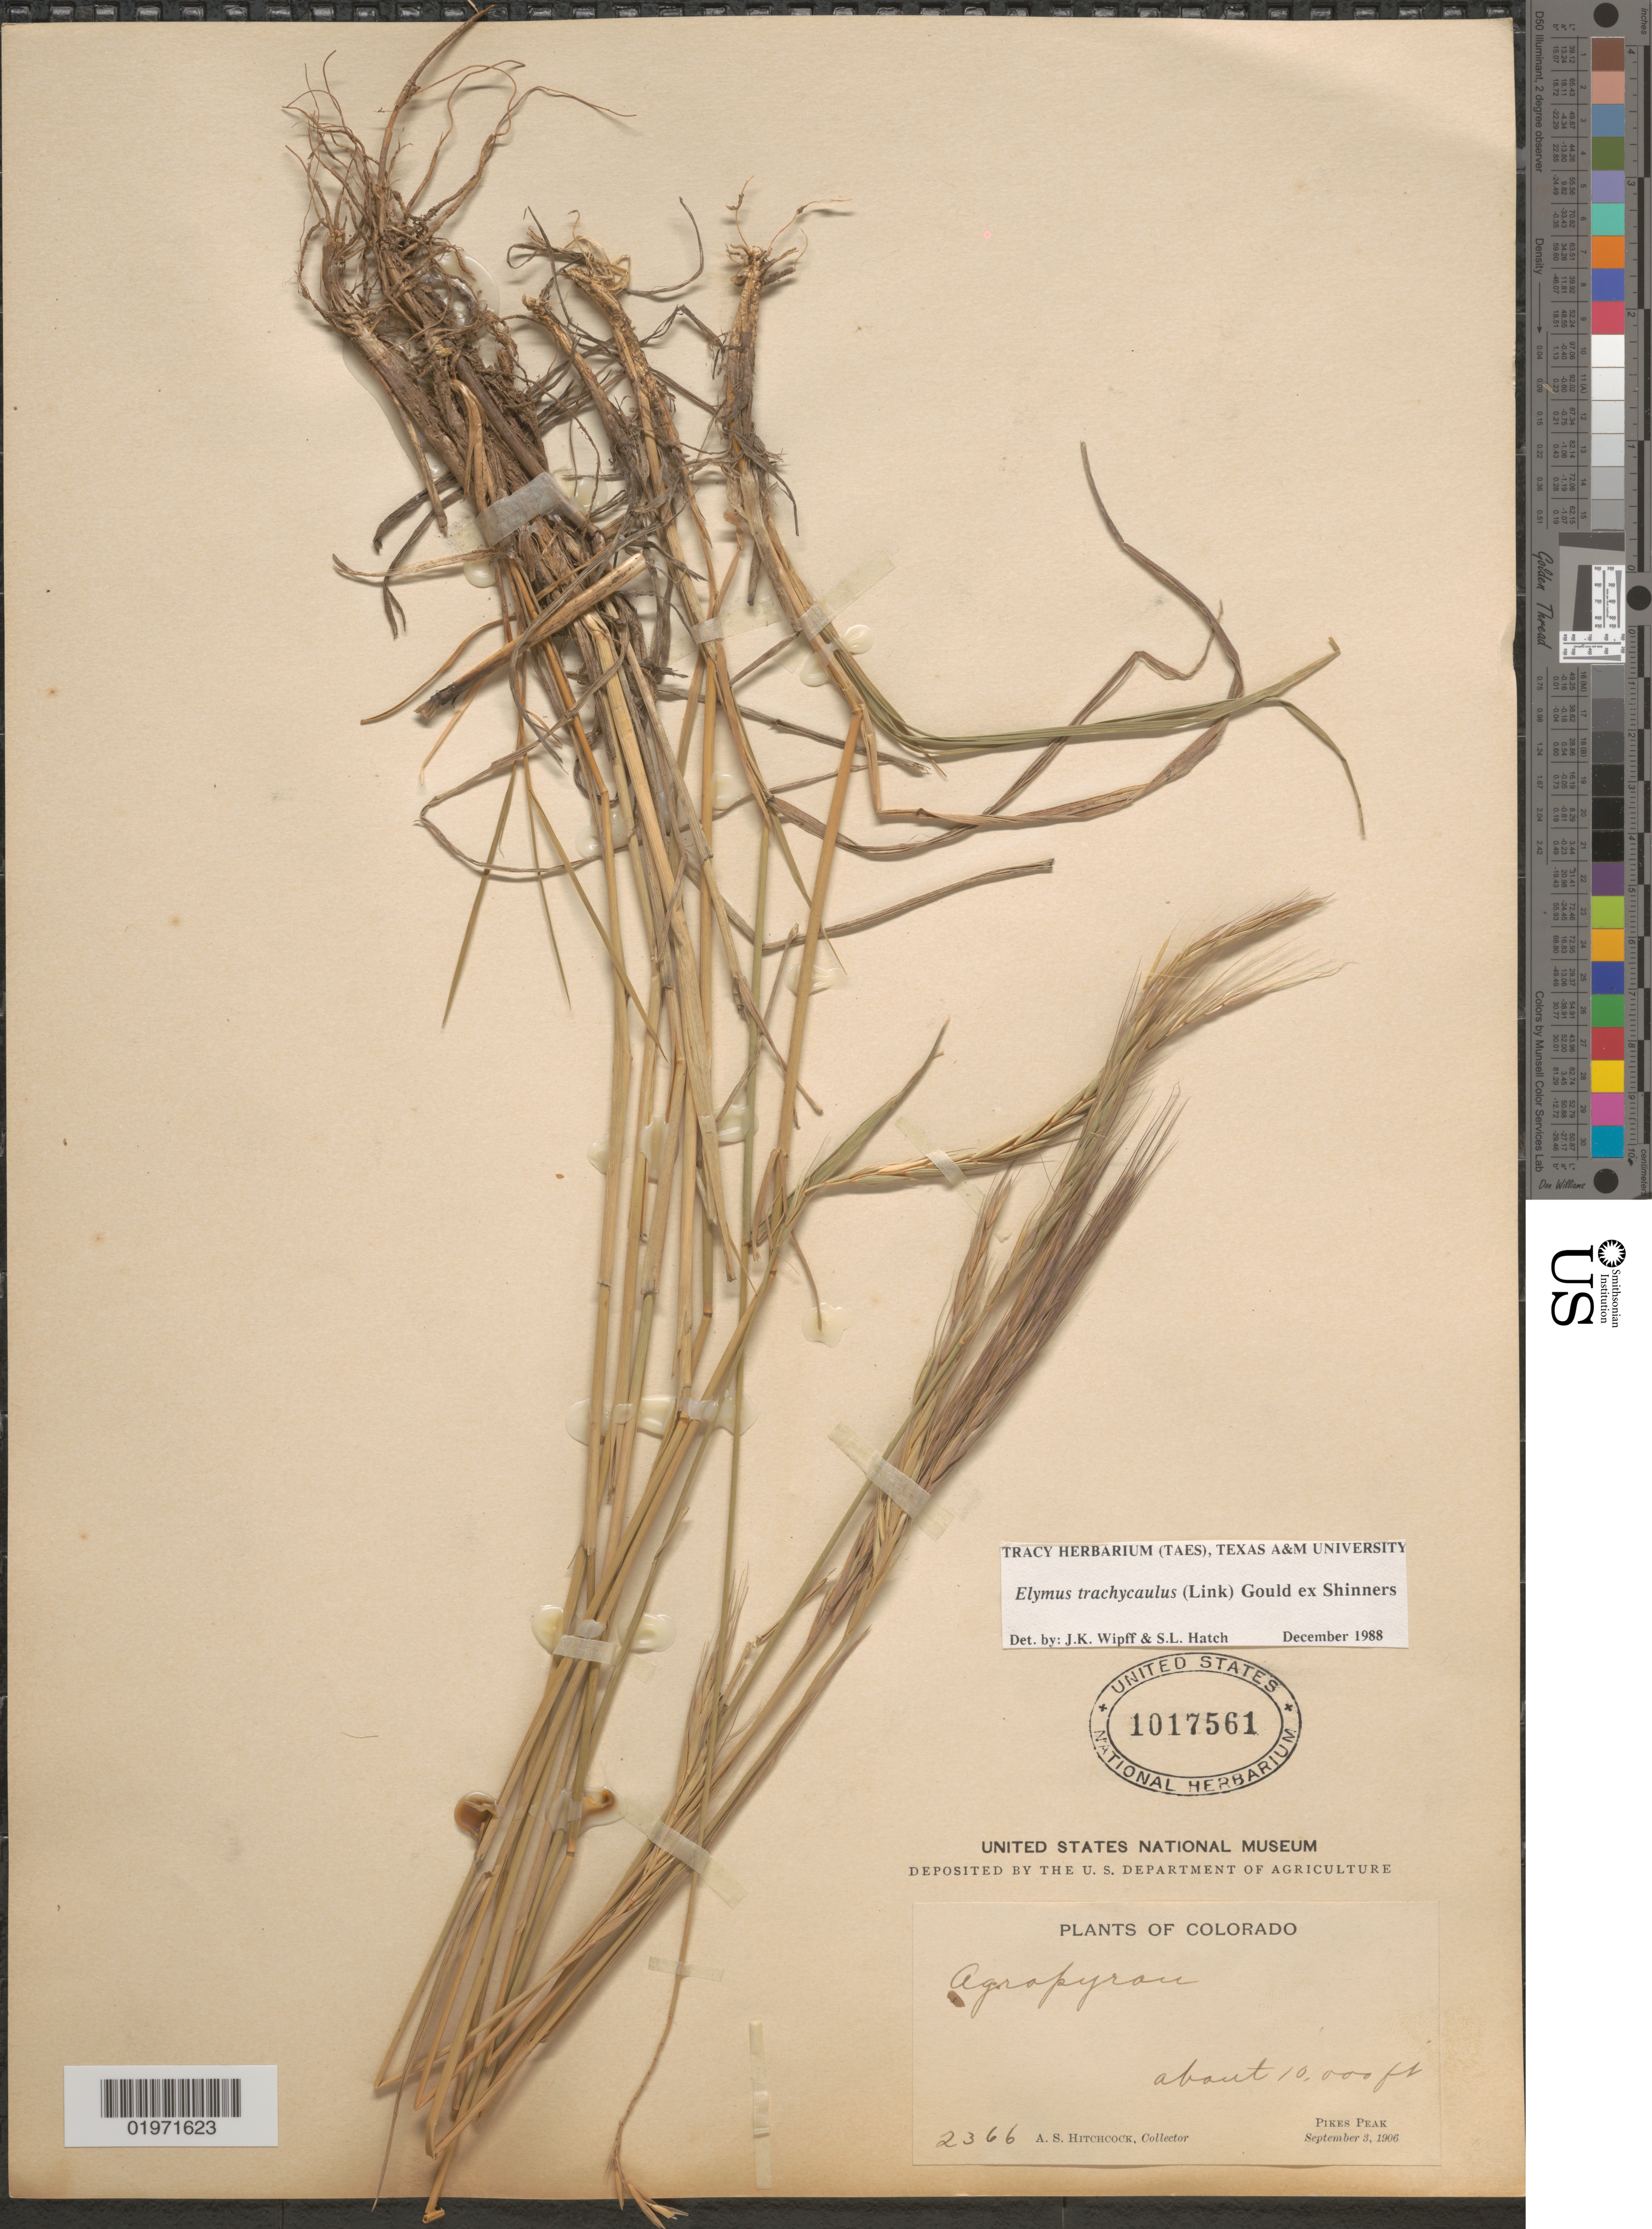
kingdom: Plantae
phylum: Tracheophyta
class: Liliopsida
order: Poales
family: Poaceae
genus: Elymus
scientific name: Elymus trachycaulus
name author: (Link) Gould ex Shinners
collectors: A. S. Hitchcock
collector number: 2366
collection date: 1906-09-03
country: United States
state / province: Colorado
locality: Pikes Peak.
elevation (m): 3048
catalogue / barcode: US 1017561